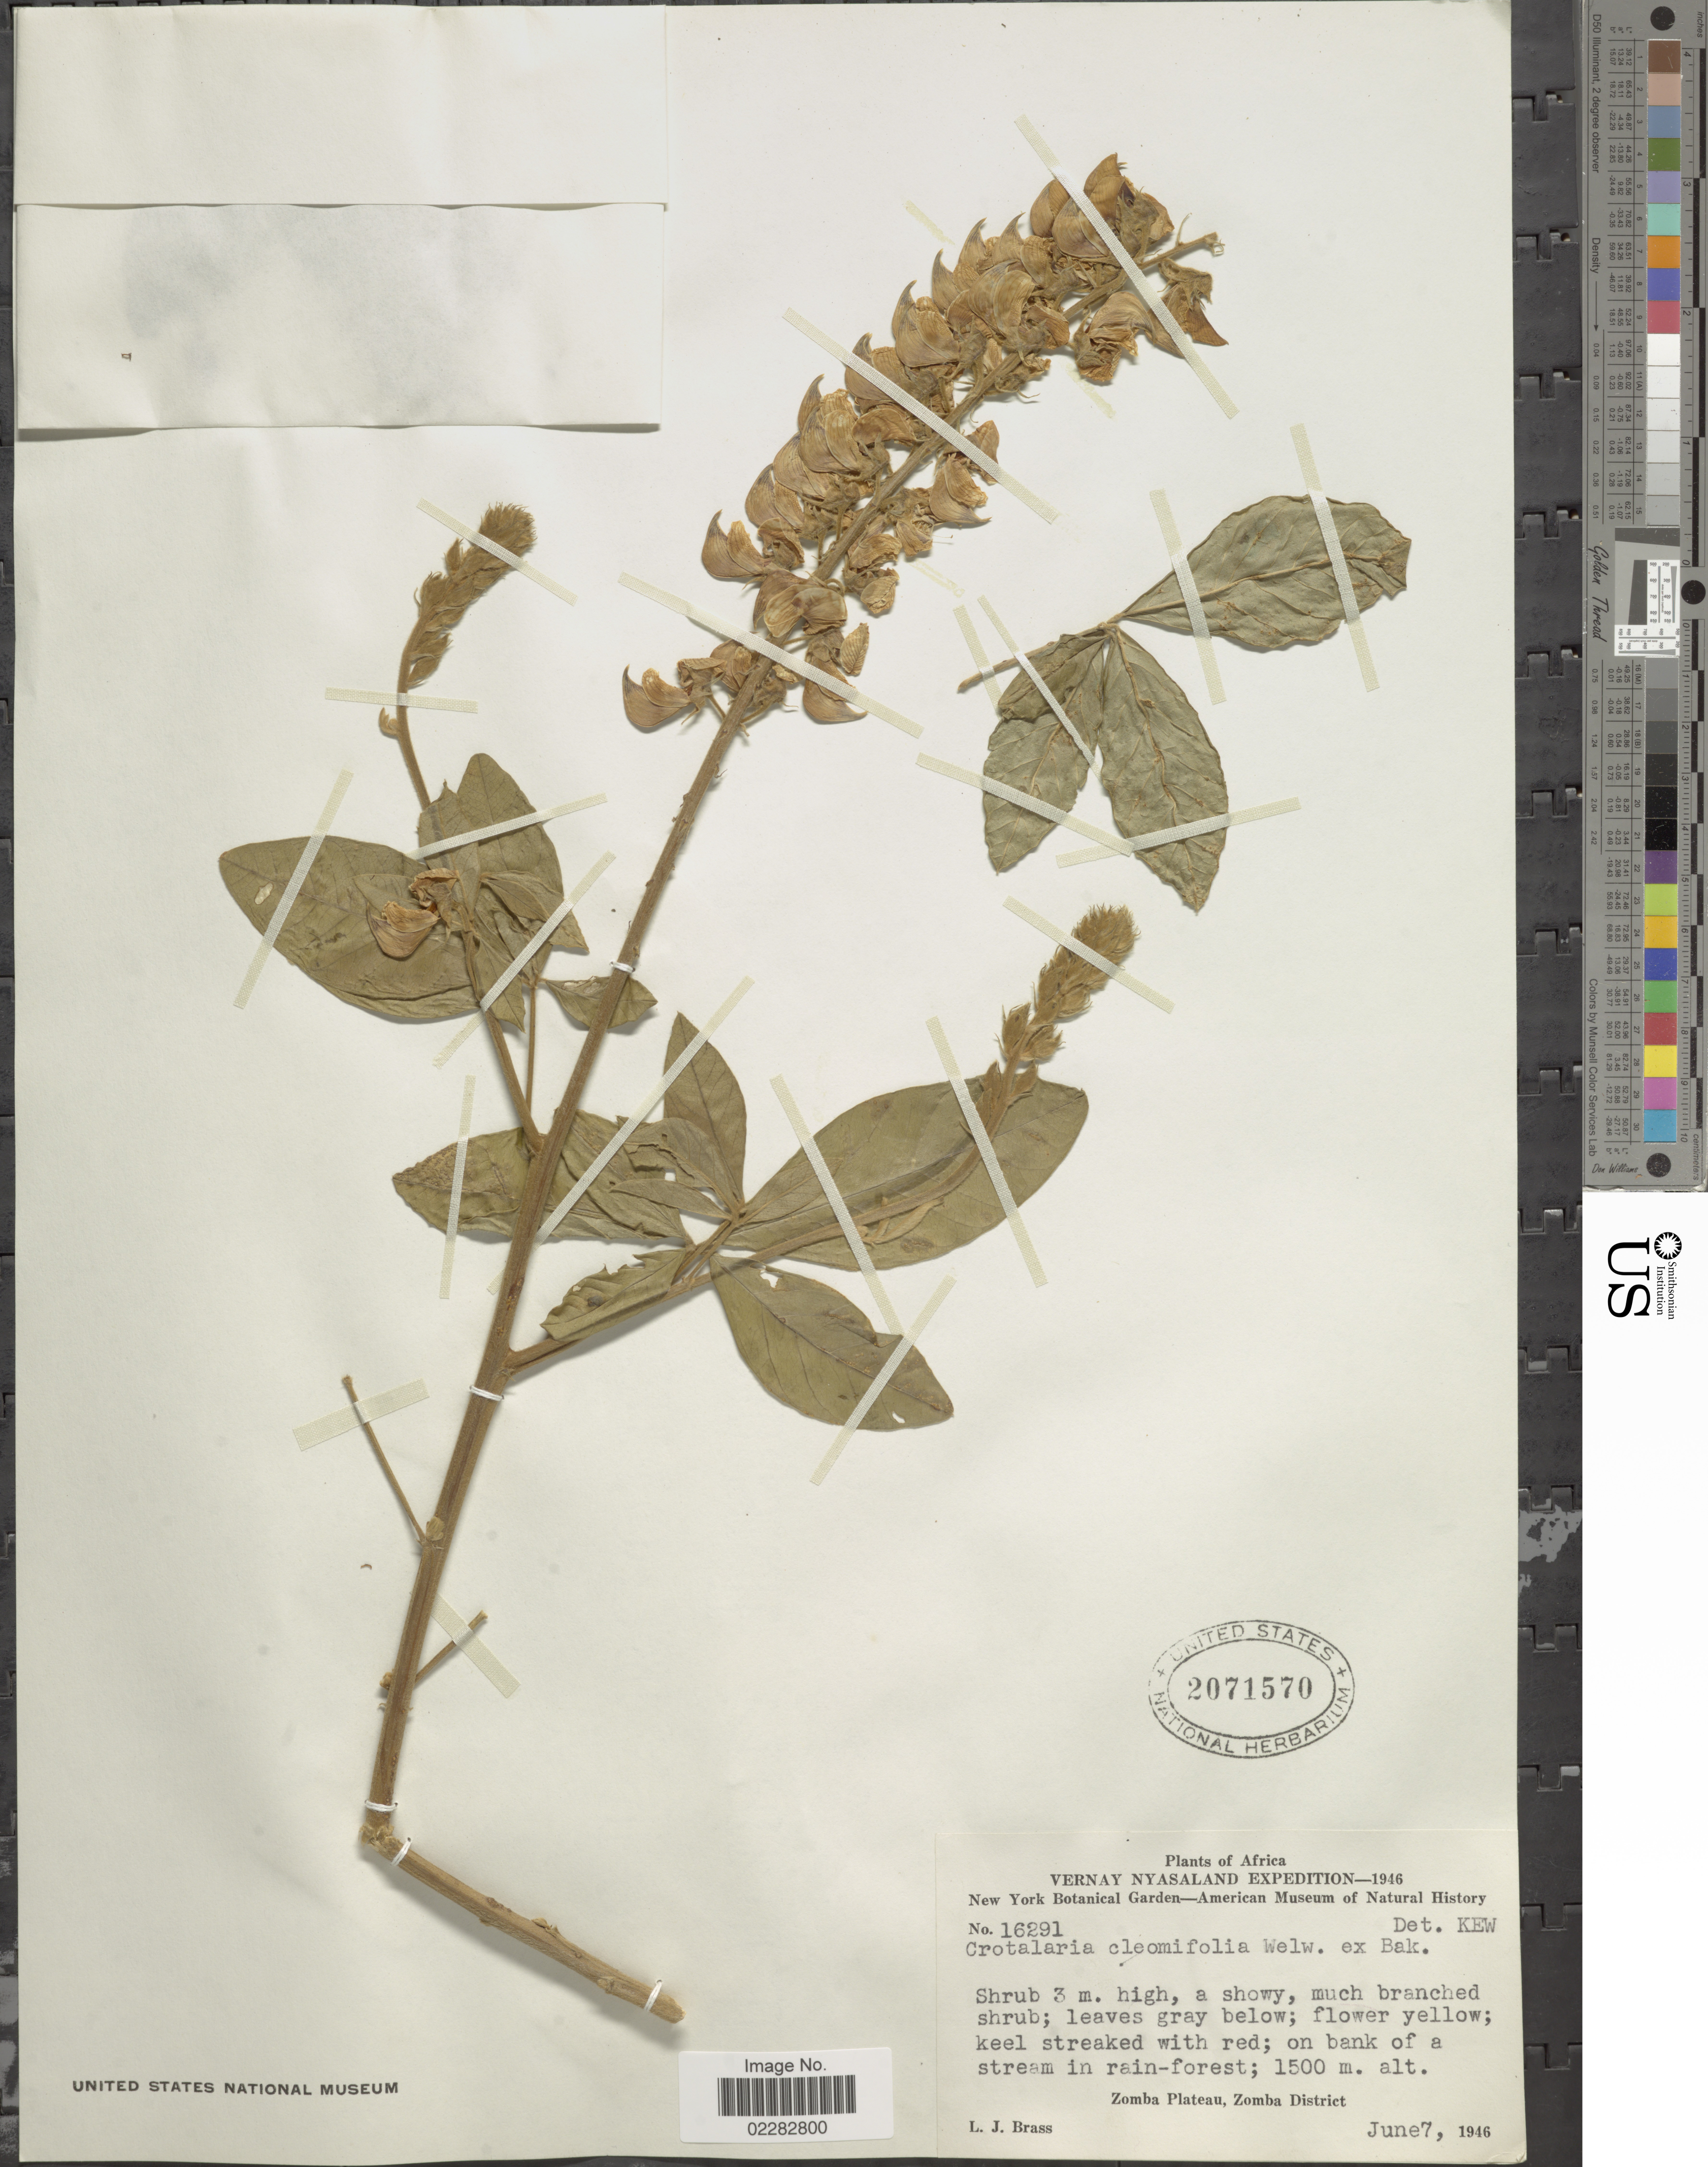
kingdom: Plantae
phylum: Tracheophyta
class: Magnoliopsida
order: Fabales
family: Fabaceae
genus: Crotalaria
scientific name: Crotalaria cleomifolia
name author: Baker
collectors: L. J. Brass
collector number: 16291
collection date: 1946-06-07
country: Malawi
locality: Vernay Nyasaland, on bank of a stream in rain-forest, Zomba Plateau, Zomba District.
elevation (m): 1500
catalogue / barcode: US 2071570